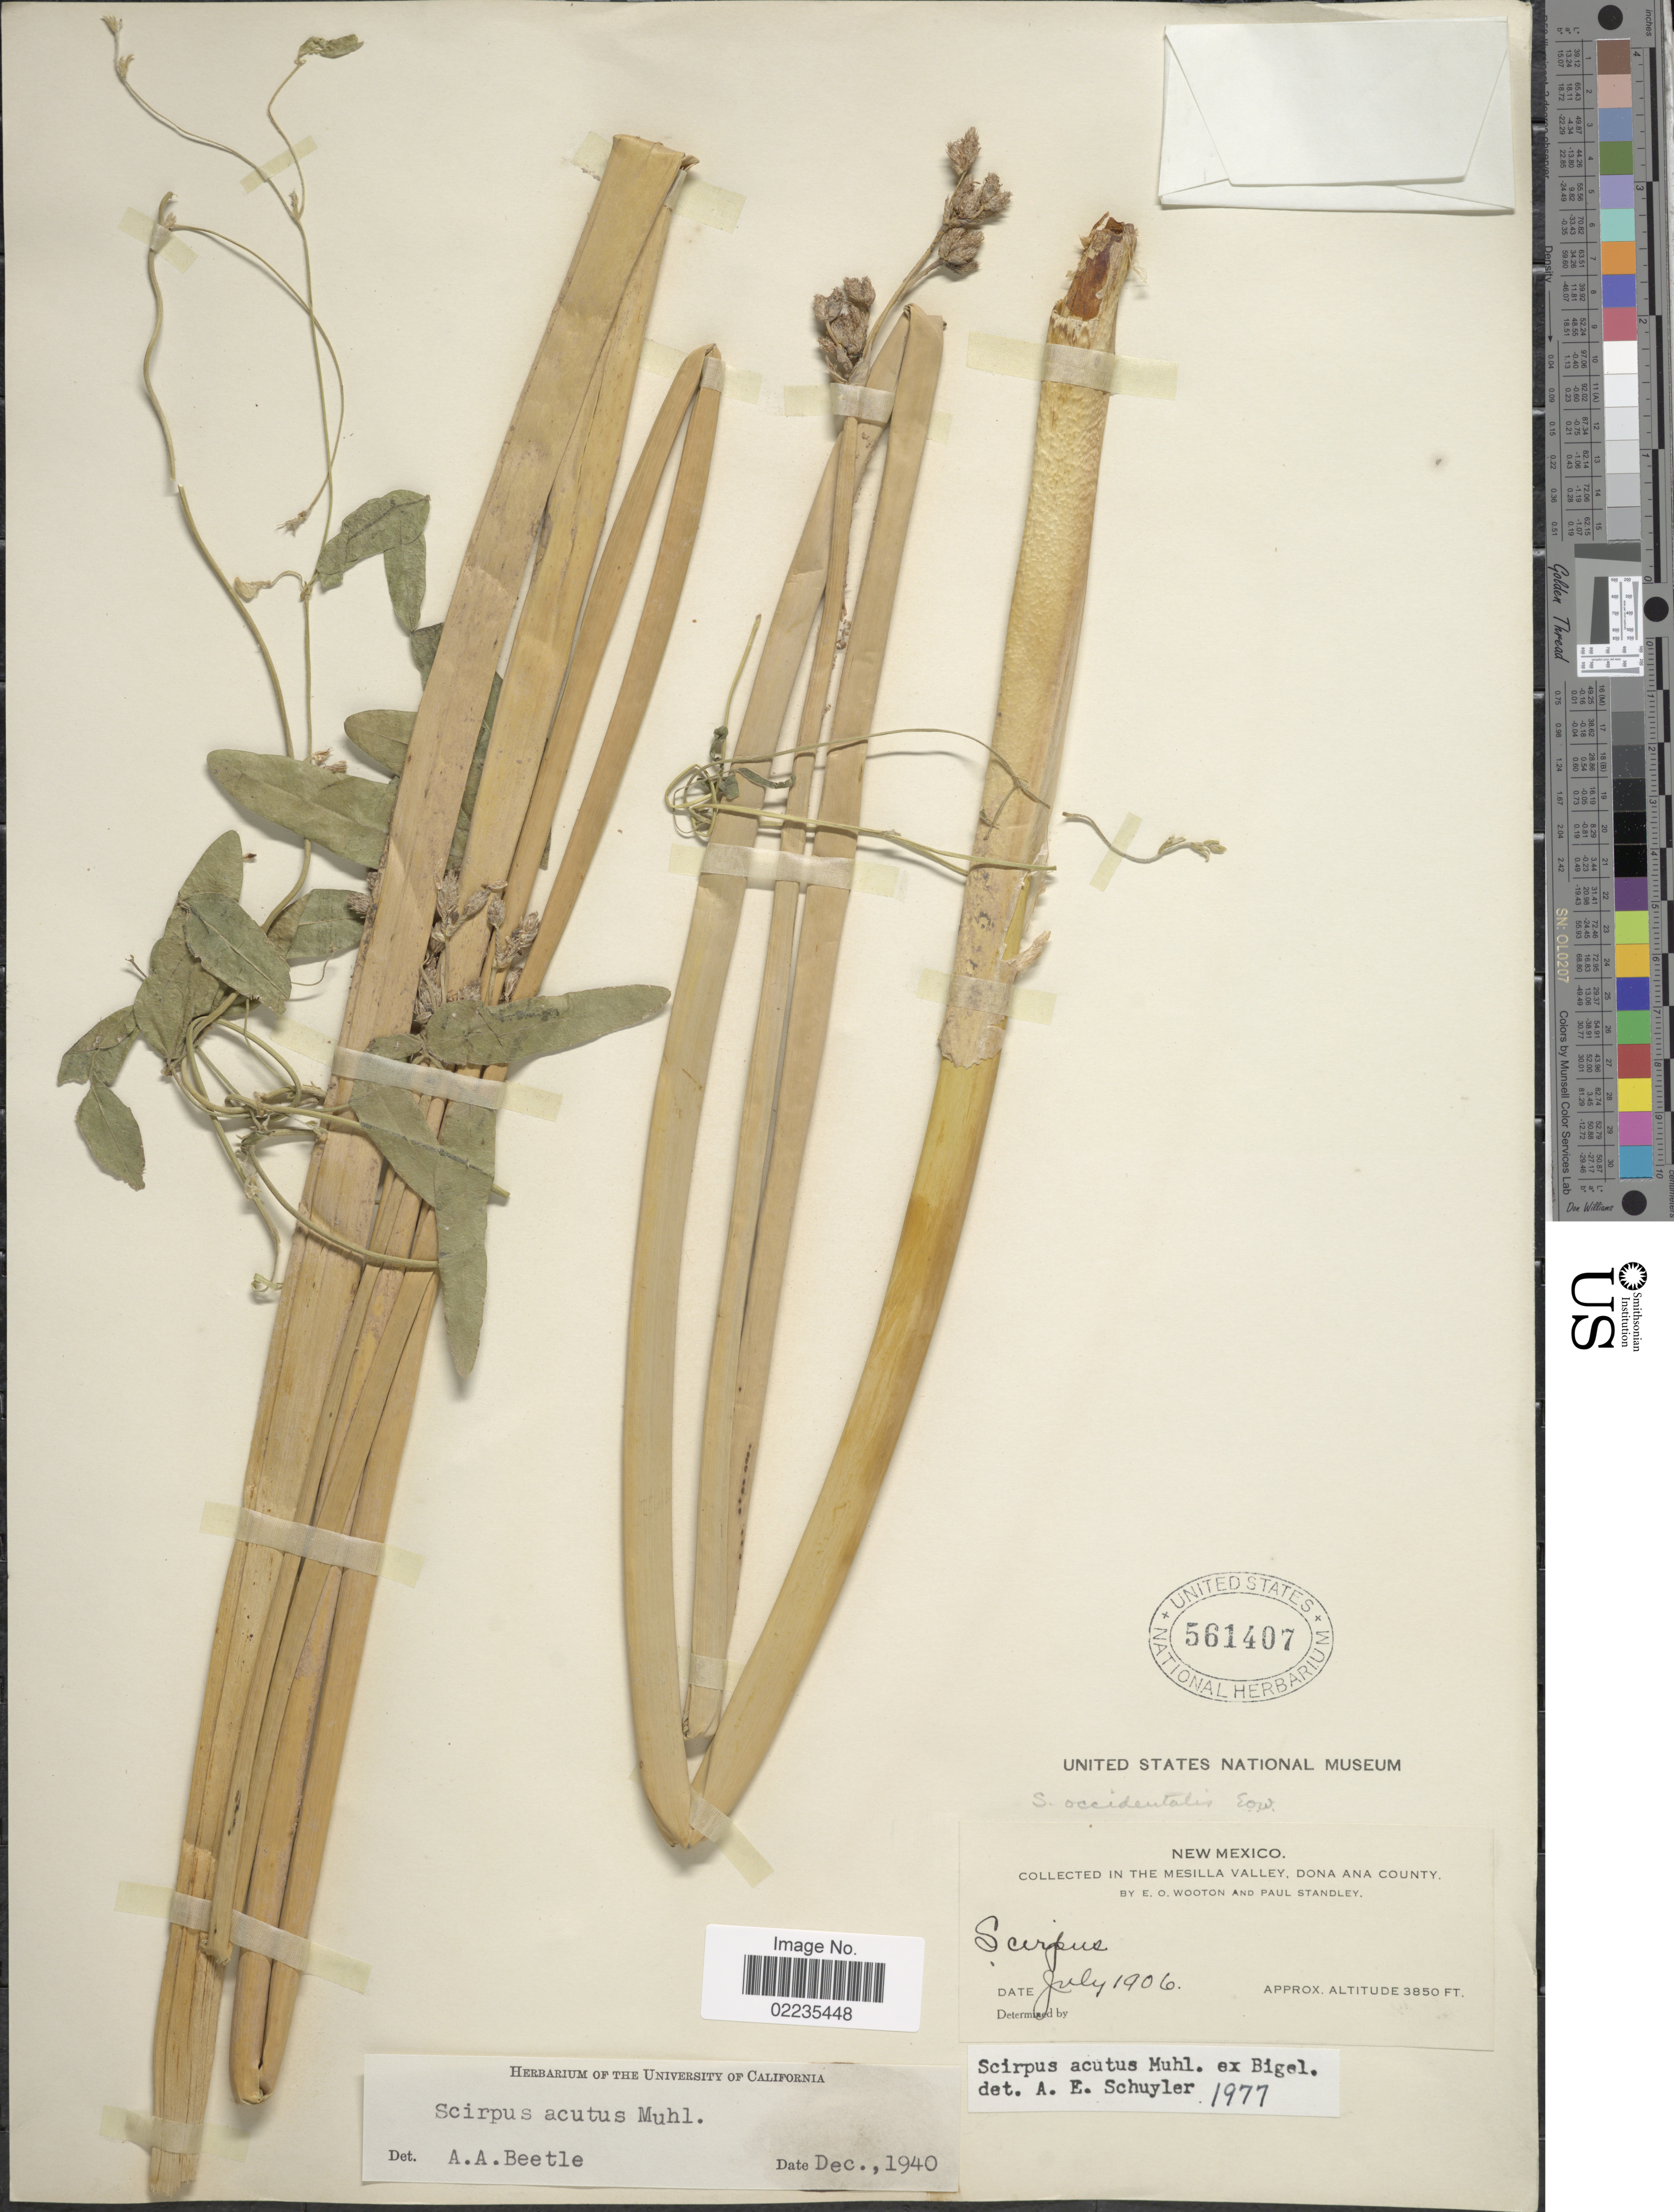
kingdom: Plantae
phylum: Tracheophyta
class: Liliopsida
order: Poales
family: Cyperaceae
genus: Schoenoplectus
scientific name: Schoenoplectus acutus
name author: (Muhl. ex Bigelow) Á. Löve & D. Löve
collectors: E. O. Wooton & P. C. Standley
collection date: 1906-07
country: United States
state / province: New Mexico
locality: In the Mesilla Valley, Dona Ana County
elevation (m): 1173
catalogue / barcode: US 561407